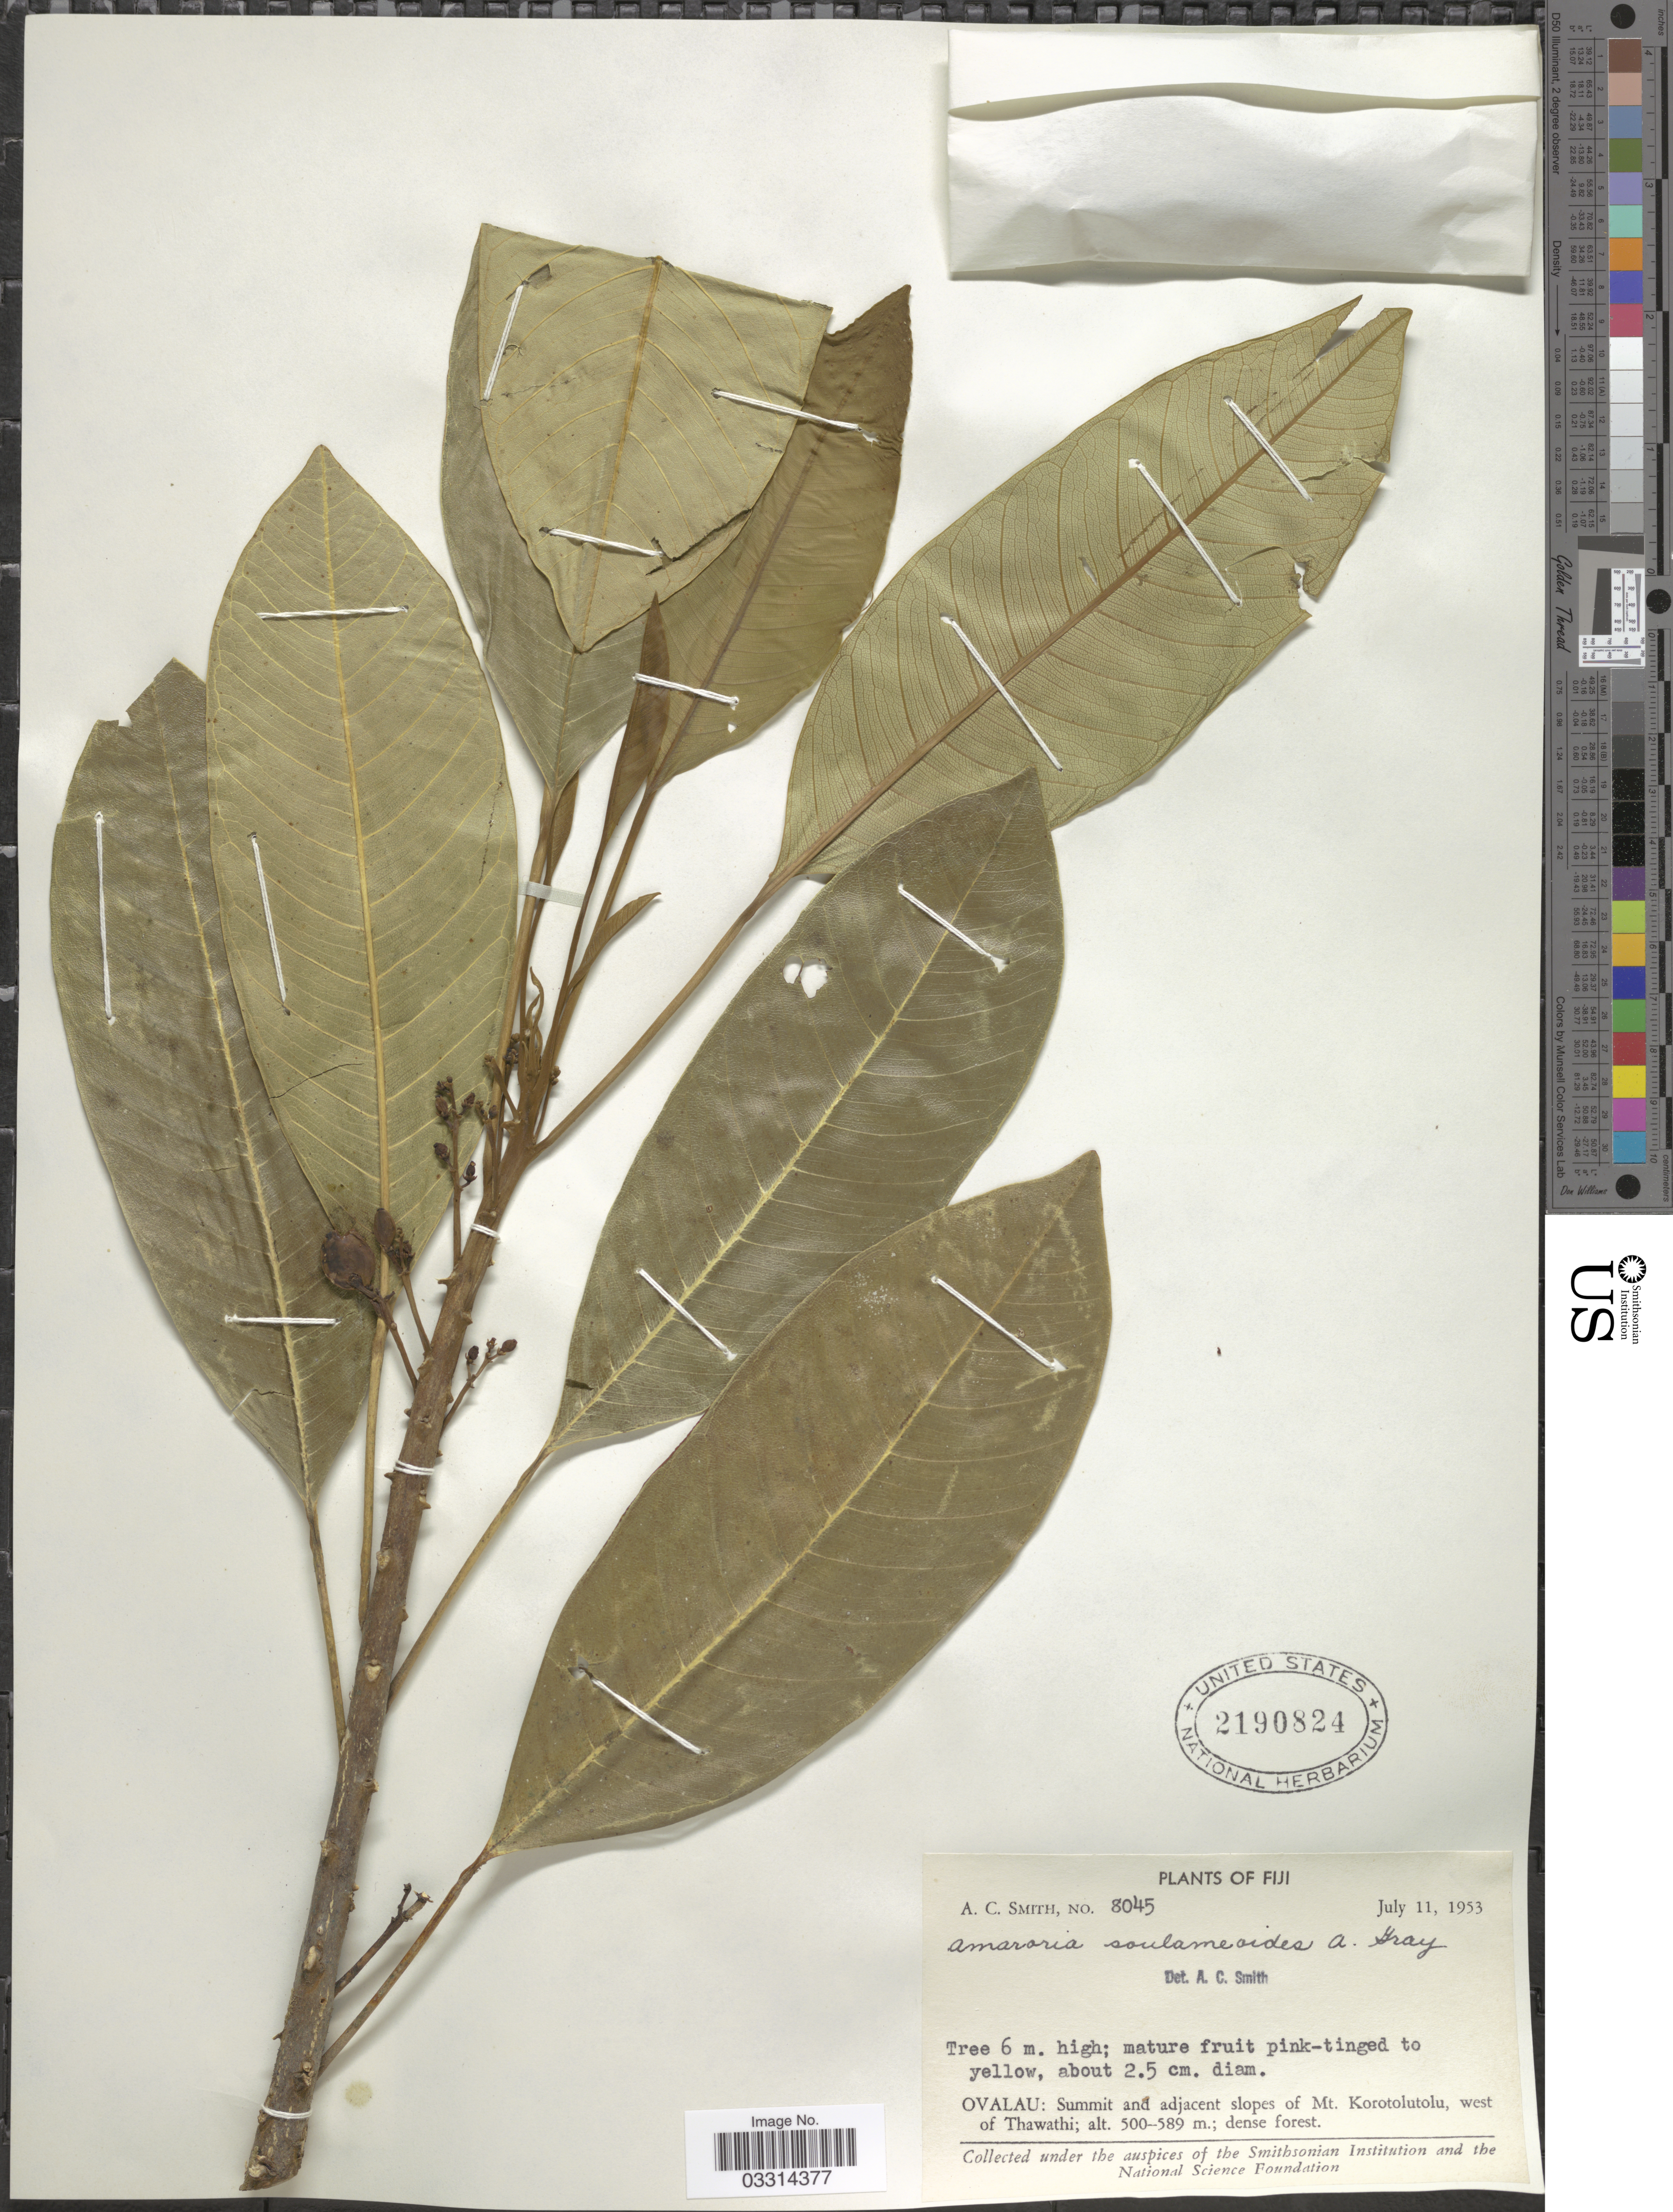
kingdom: Plantae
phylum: Tracheophyta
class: Magnoliopsida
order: Sapindales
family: Simaroubaceae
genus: Soulamea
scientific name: Soulamea soulameoides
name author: (A. Gray) Noot.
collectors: A. C. Smith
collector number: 8045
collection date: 1953-07-11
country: Fiji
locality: Ovalau: Summit and adjacent slopes of Mt. Korotolutolu, west of Thawathi.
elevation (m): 500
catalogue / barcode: US 2190824